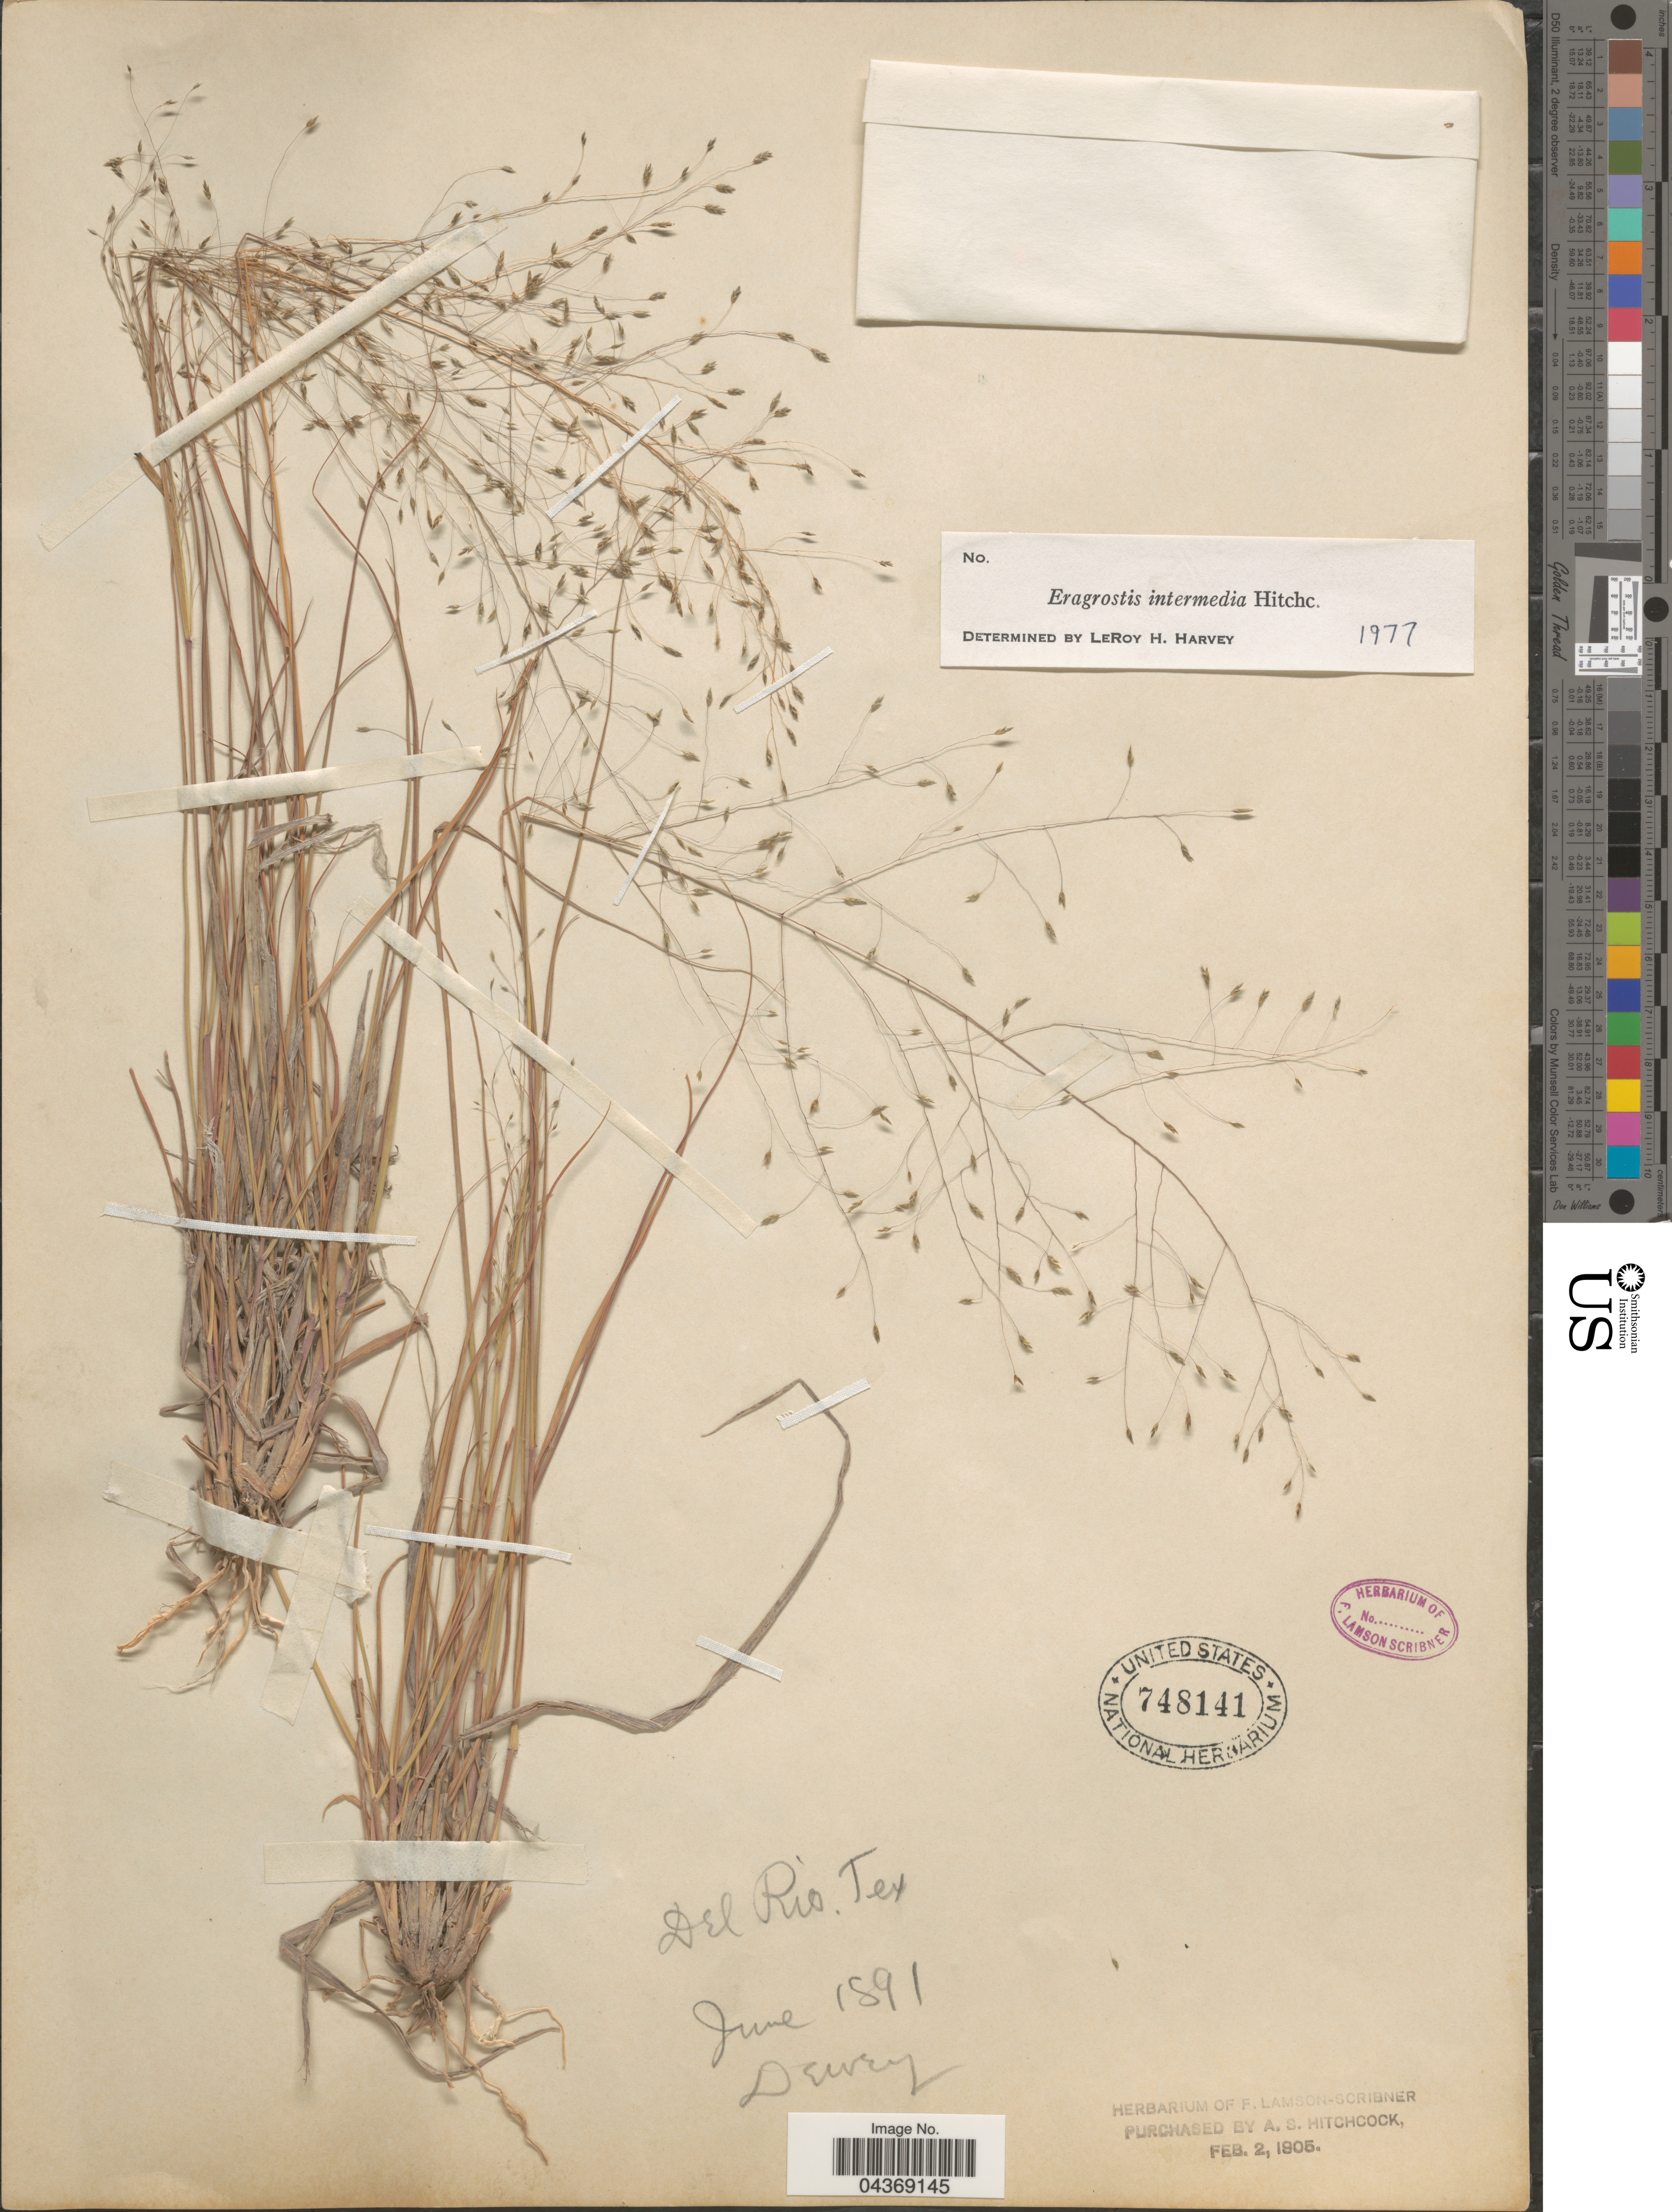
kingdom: Plantae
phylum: Tracheophyta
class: Liliopsida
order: Poales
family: Poaceae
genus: Eragrostis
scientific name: Eragrostis intermedia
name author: Hitchc.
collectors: -. Dewey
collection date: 1891-06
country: United States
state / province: Texas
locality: Del Rio.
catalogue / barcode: US 748141